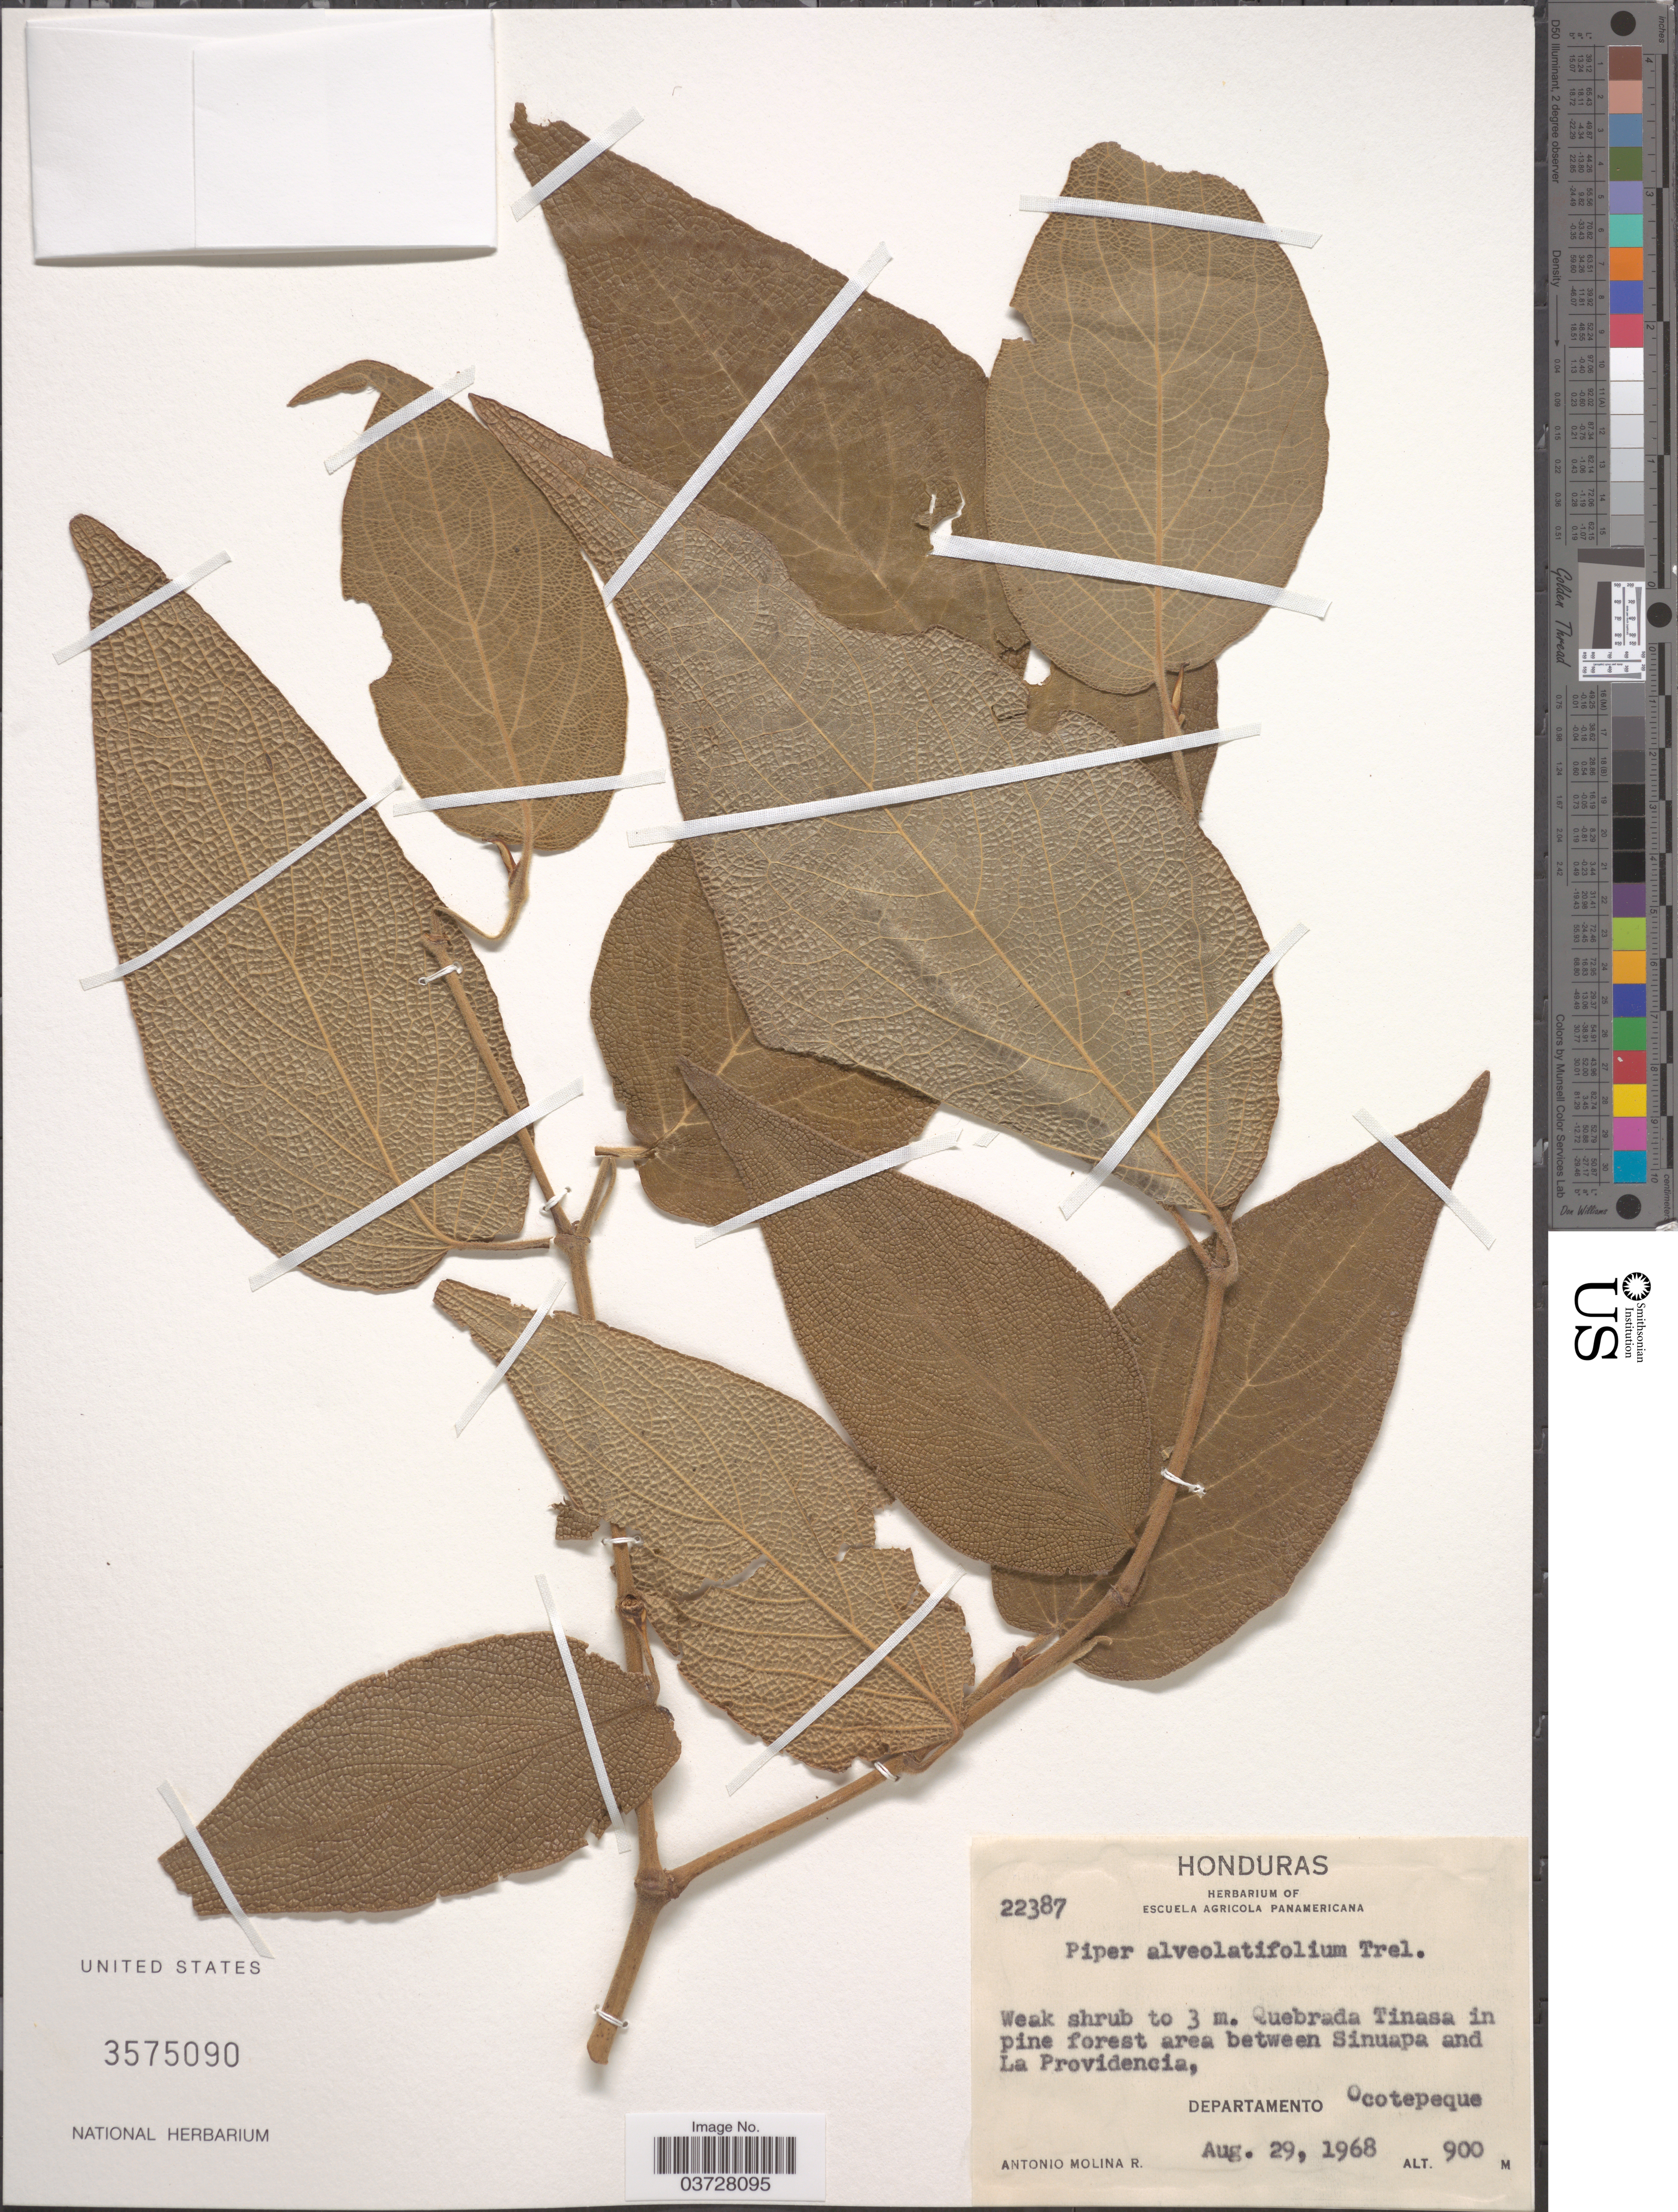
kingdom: Plantae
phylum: Tracheophyta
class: Magnoliopsida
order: Piperales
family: Piperaceae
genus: Piper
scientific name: Piper alveolatifolium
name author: Trel.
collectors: A. Molina R.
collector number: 22387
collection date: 1968-08-29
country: Honduras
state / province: Ocotepeque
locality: Quebrada Tinasa in pine forest area between Sinuapa and La Providencia, Departamento Ocotepeque.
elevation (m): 900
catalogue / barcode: US 3575090